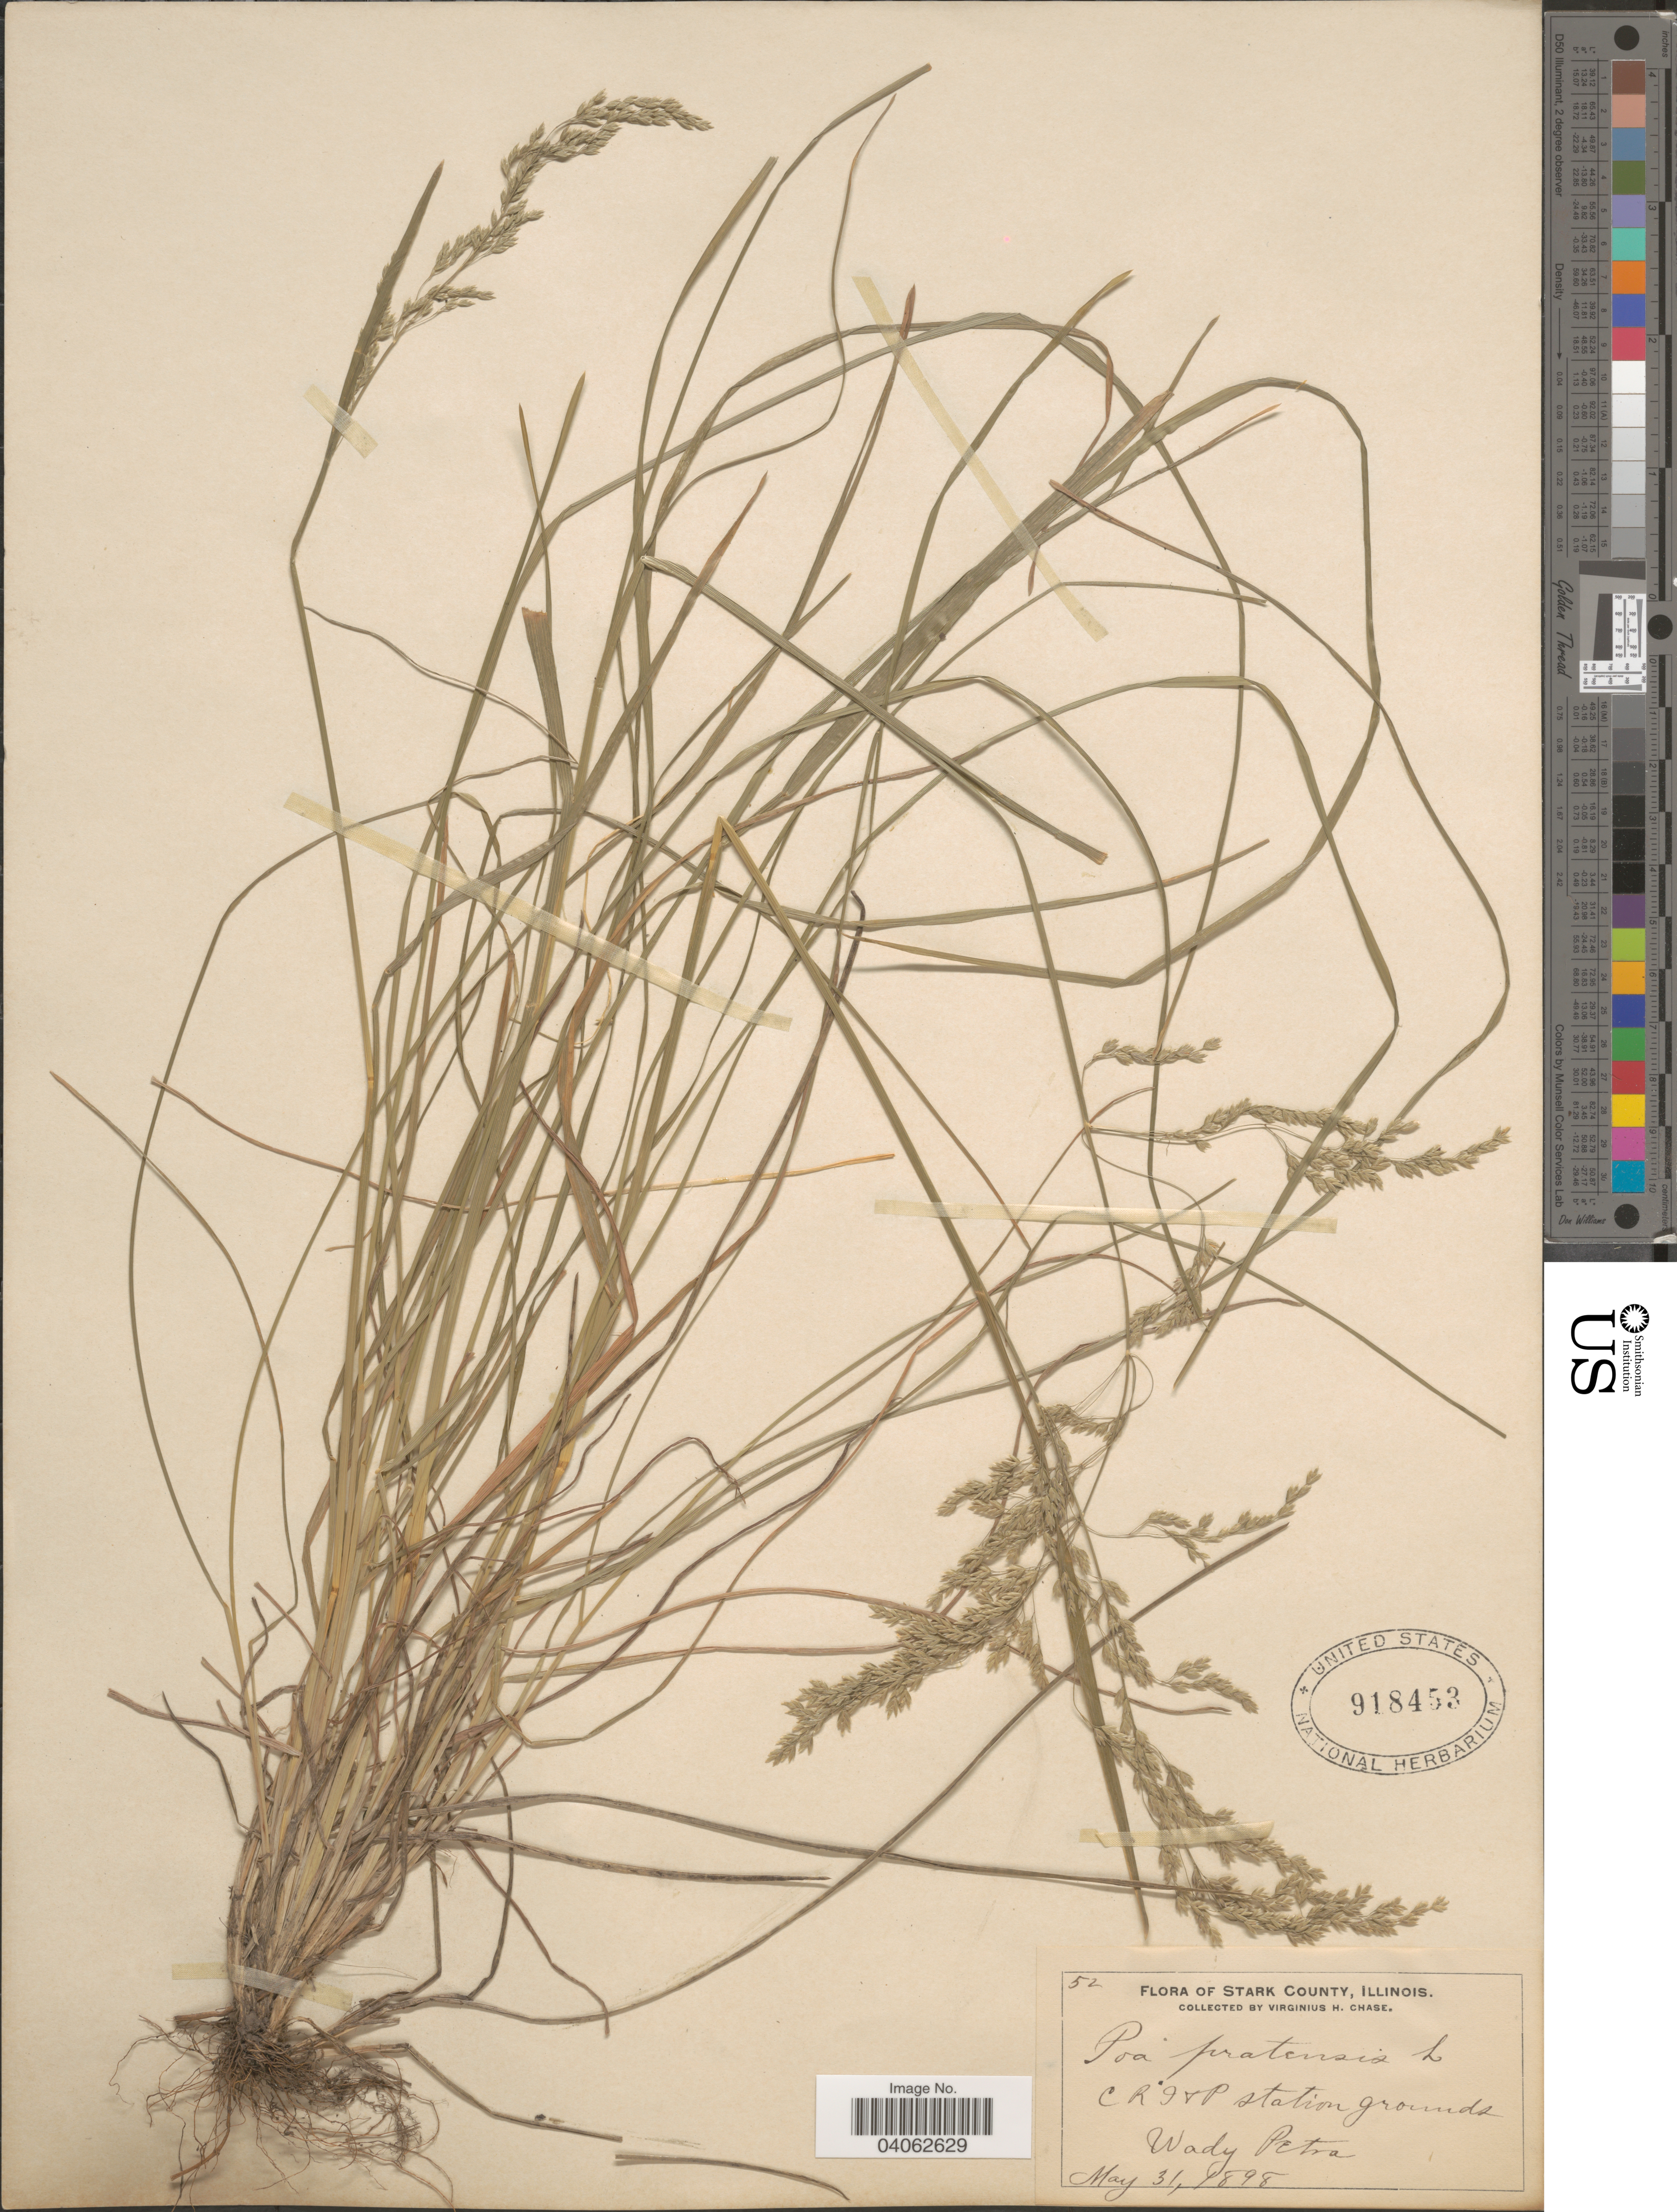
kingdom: Plantae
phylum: Tracheophyta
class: Liliopsida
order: Poales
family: Poaceae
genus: Poa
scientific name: Poa pratensis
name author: L.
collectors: V. H. Chase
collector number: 52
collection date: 1898-05-31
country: United States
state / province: Illinois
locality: Stark County. CRI&P station grounds. Wady Petra.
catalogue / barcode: US 918453